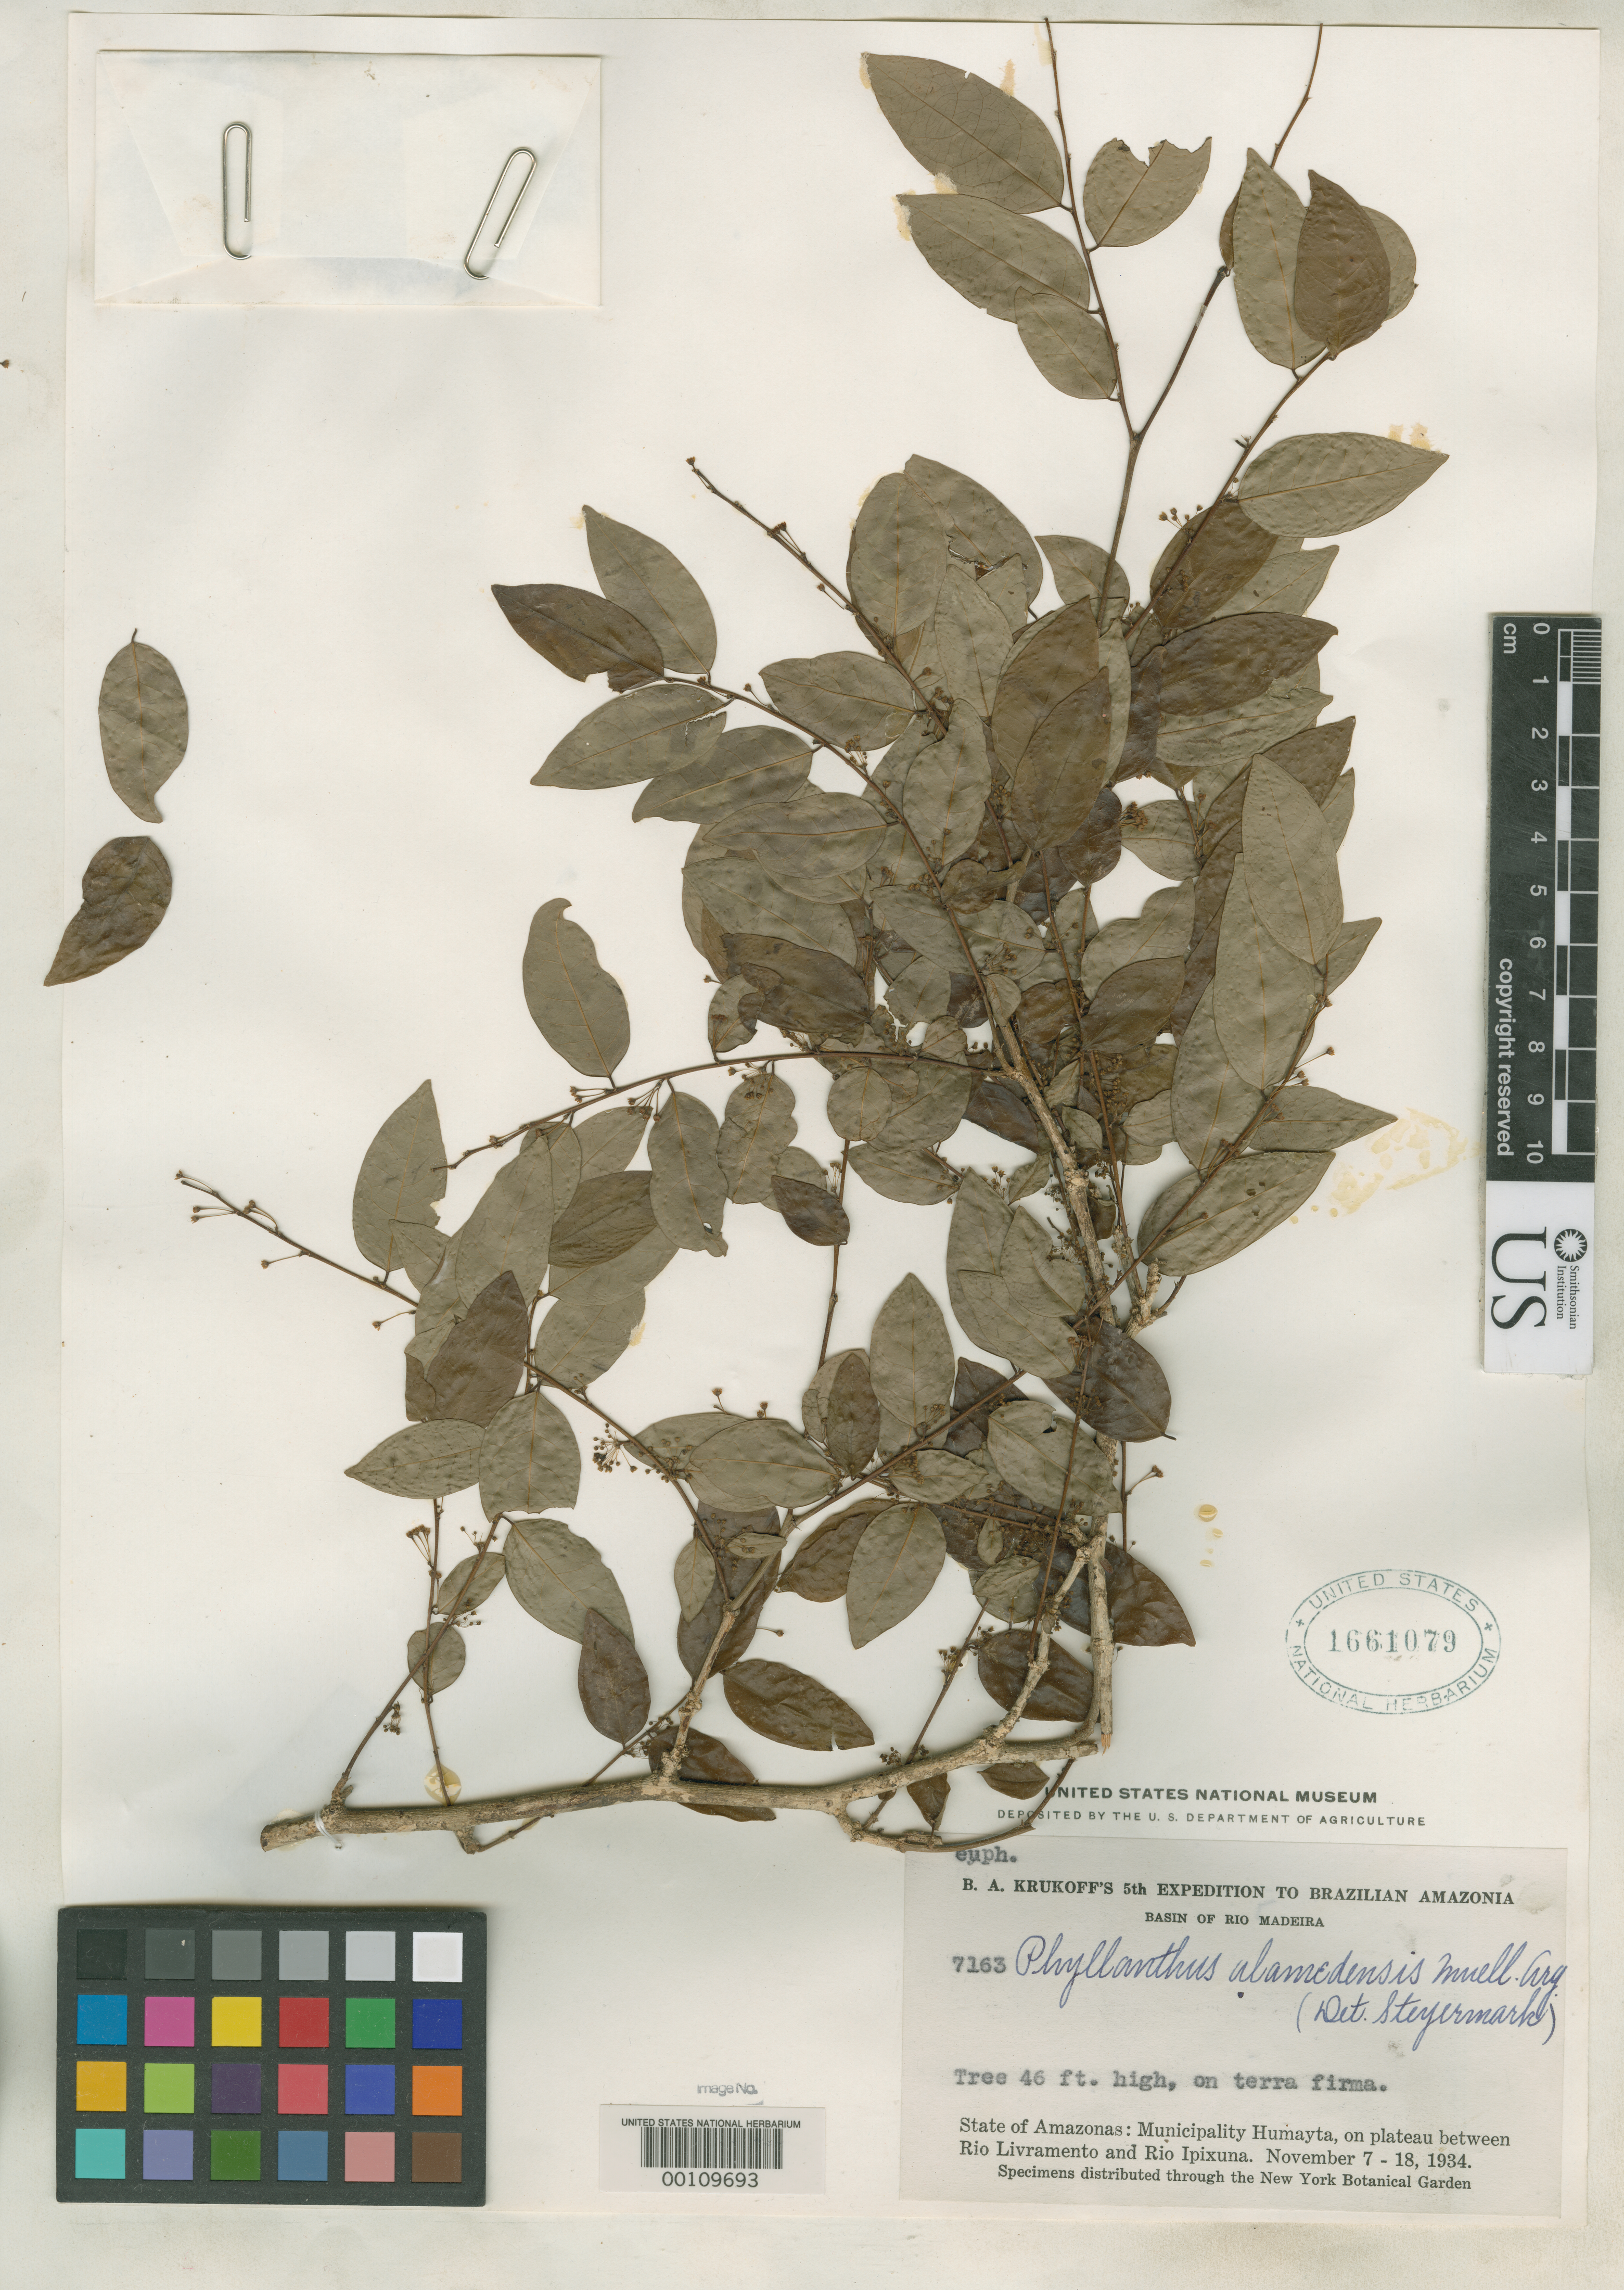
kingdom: Plantae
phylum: Tracheophyta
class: Magnoliopsida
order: Malpighiales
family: Phyllanthaceae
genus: Phyllanthus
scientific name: Phyllanthus madeirensis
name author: Croizat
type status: Isotype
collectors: B. A. Krukoff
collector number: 7163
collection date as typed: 07 Nov 1934 to 18 Nov 1934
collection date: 1934-11-07/1934-11-18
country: Brazil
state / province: Amazonas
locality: Between Rio Livramento and Rio Ipixuna.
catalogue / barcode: US 1661079